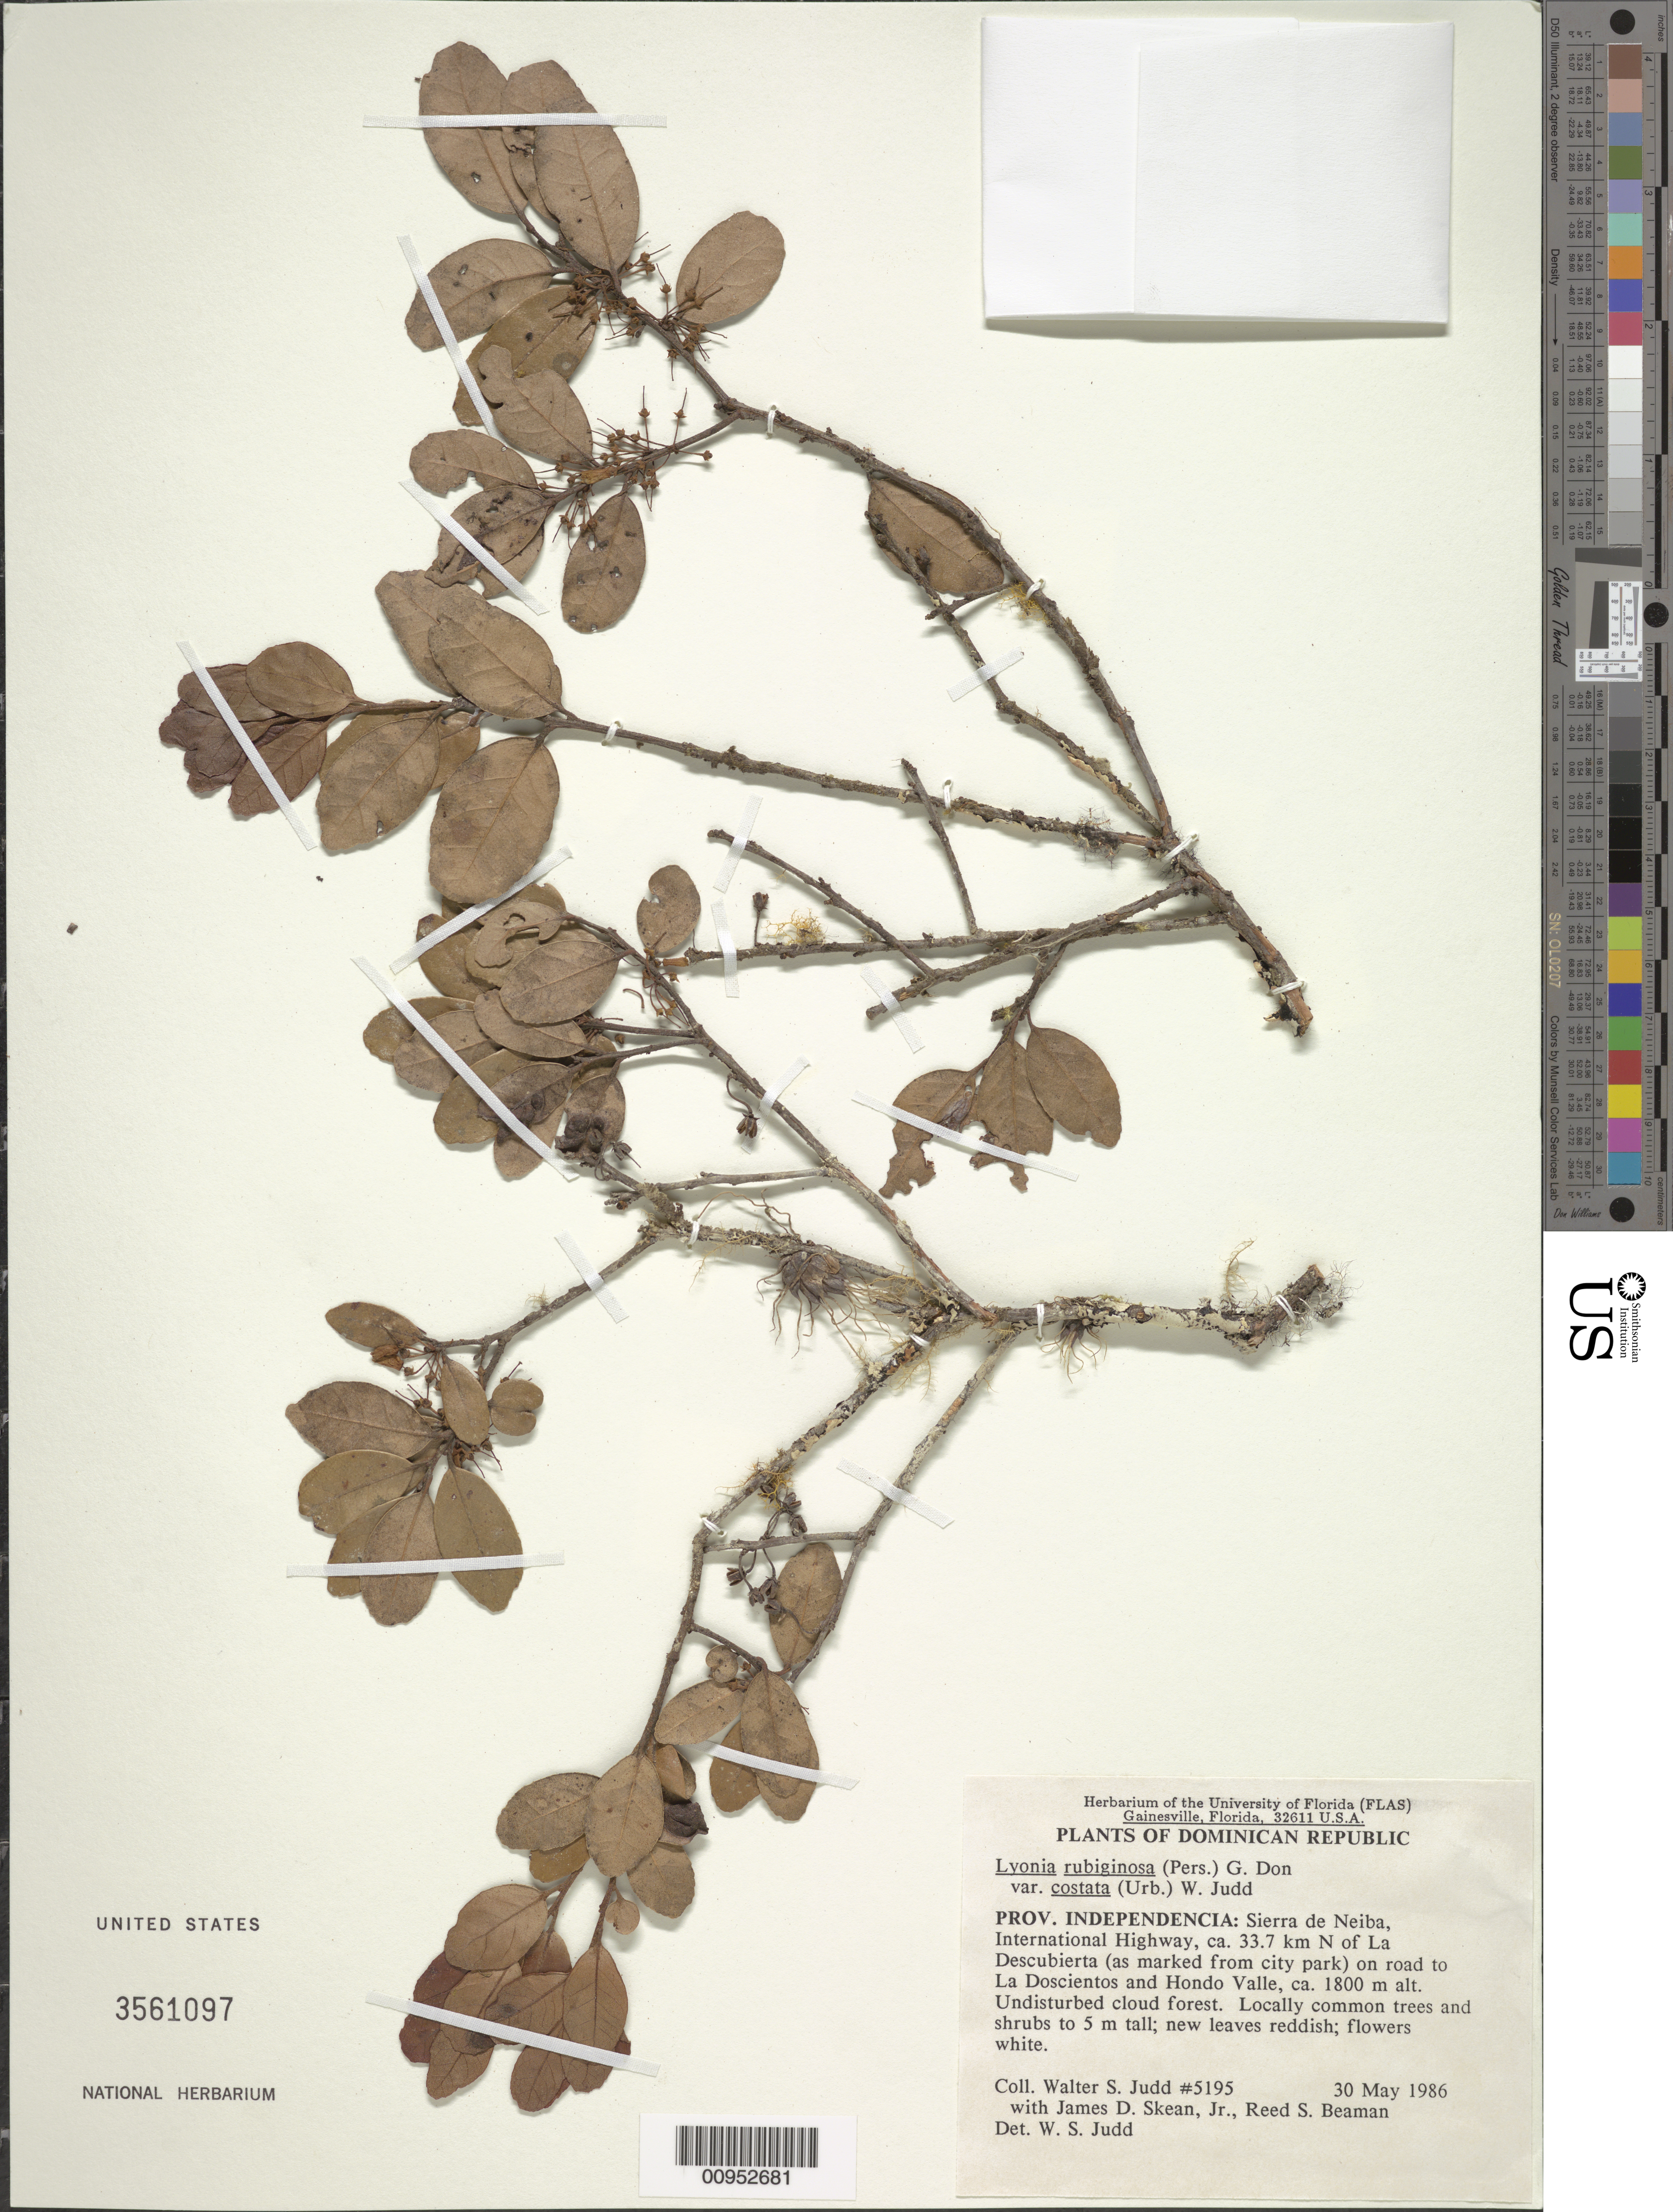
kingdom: Plantae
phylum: Tracheophyta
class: Magnoliopsida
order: Ericales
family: Ericaceae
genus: Lyonia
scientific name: Lyonia rubiginosa var. costata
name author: (Urb.) Judd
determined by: Judd, Walter S.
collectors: W. S. Judd, J. D. Skean & R. S. Beaman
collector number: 5195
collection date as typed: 30 May 1986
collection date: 1986-05-30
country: Dominican Republic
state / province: Independencia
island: Hispaniola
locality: Sierra de Neiba, International Highway, ca. 33.7 km N of La Descubierta (as marked from city park) on road to La Doscientos and Hondo Valley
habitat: Undisturbed cloud forest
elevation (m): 1800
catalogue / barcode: US 3561097